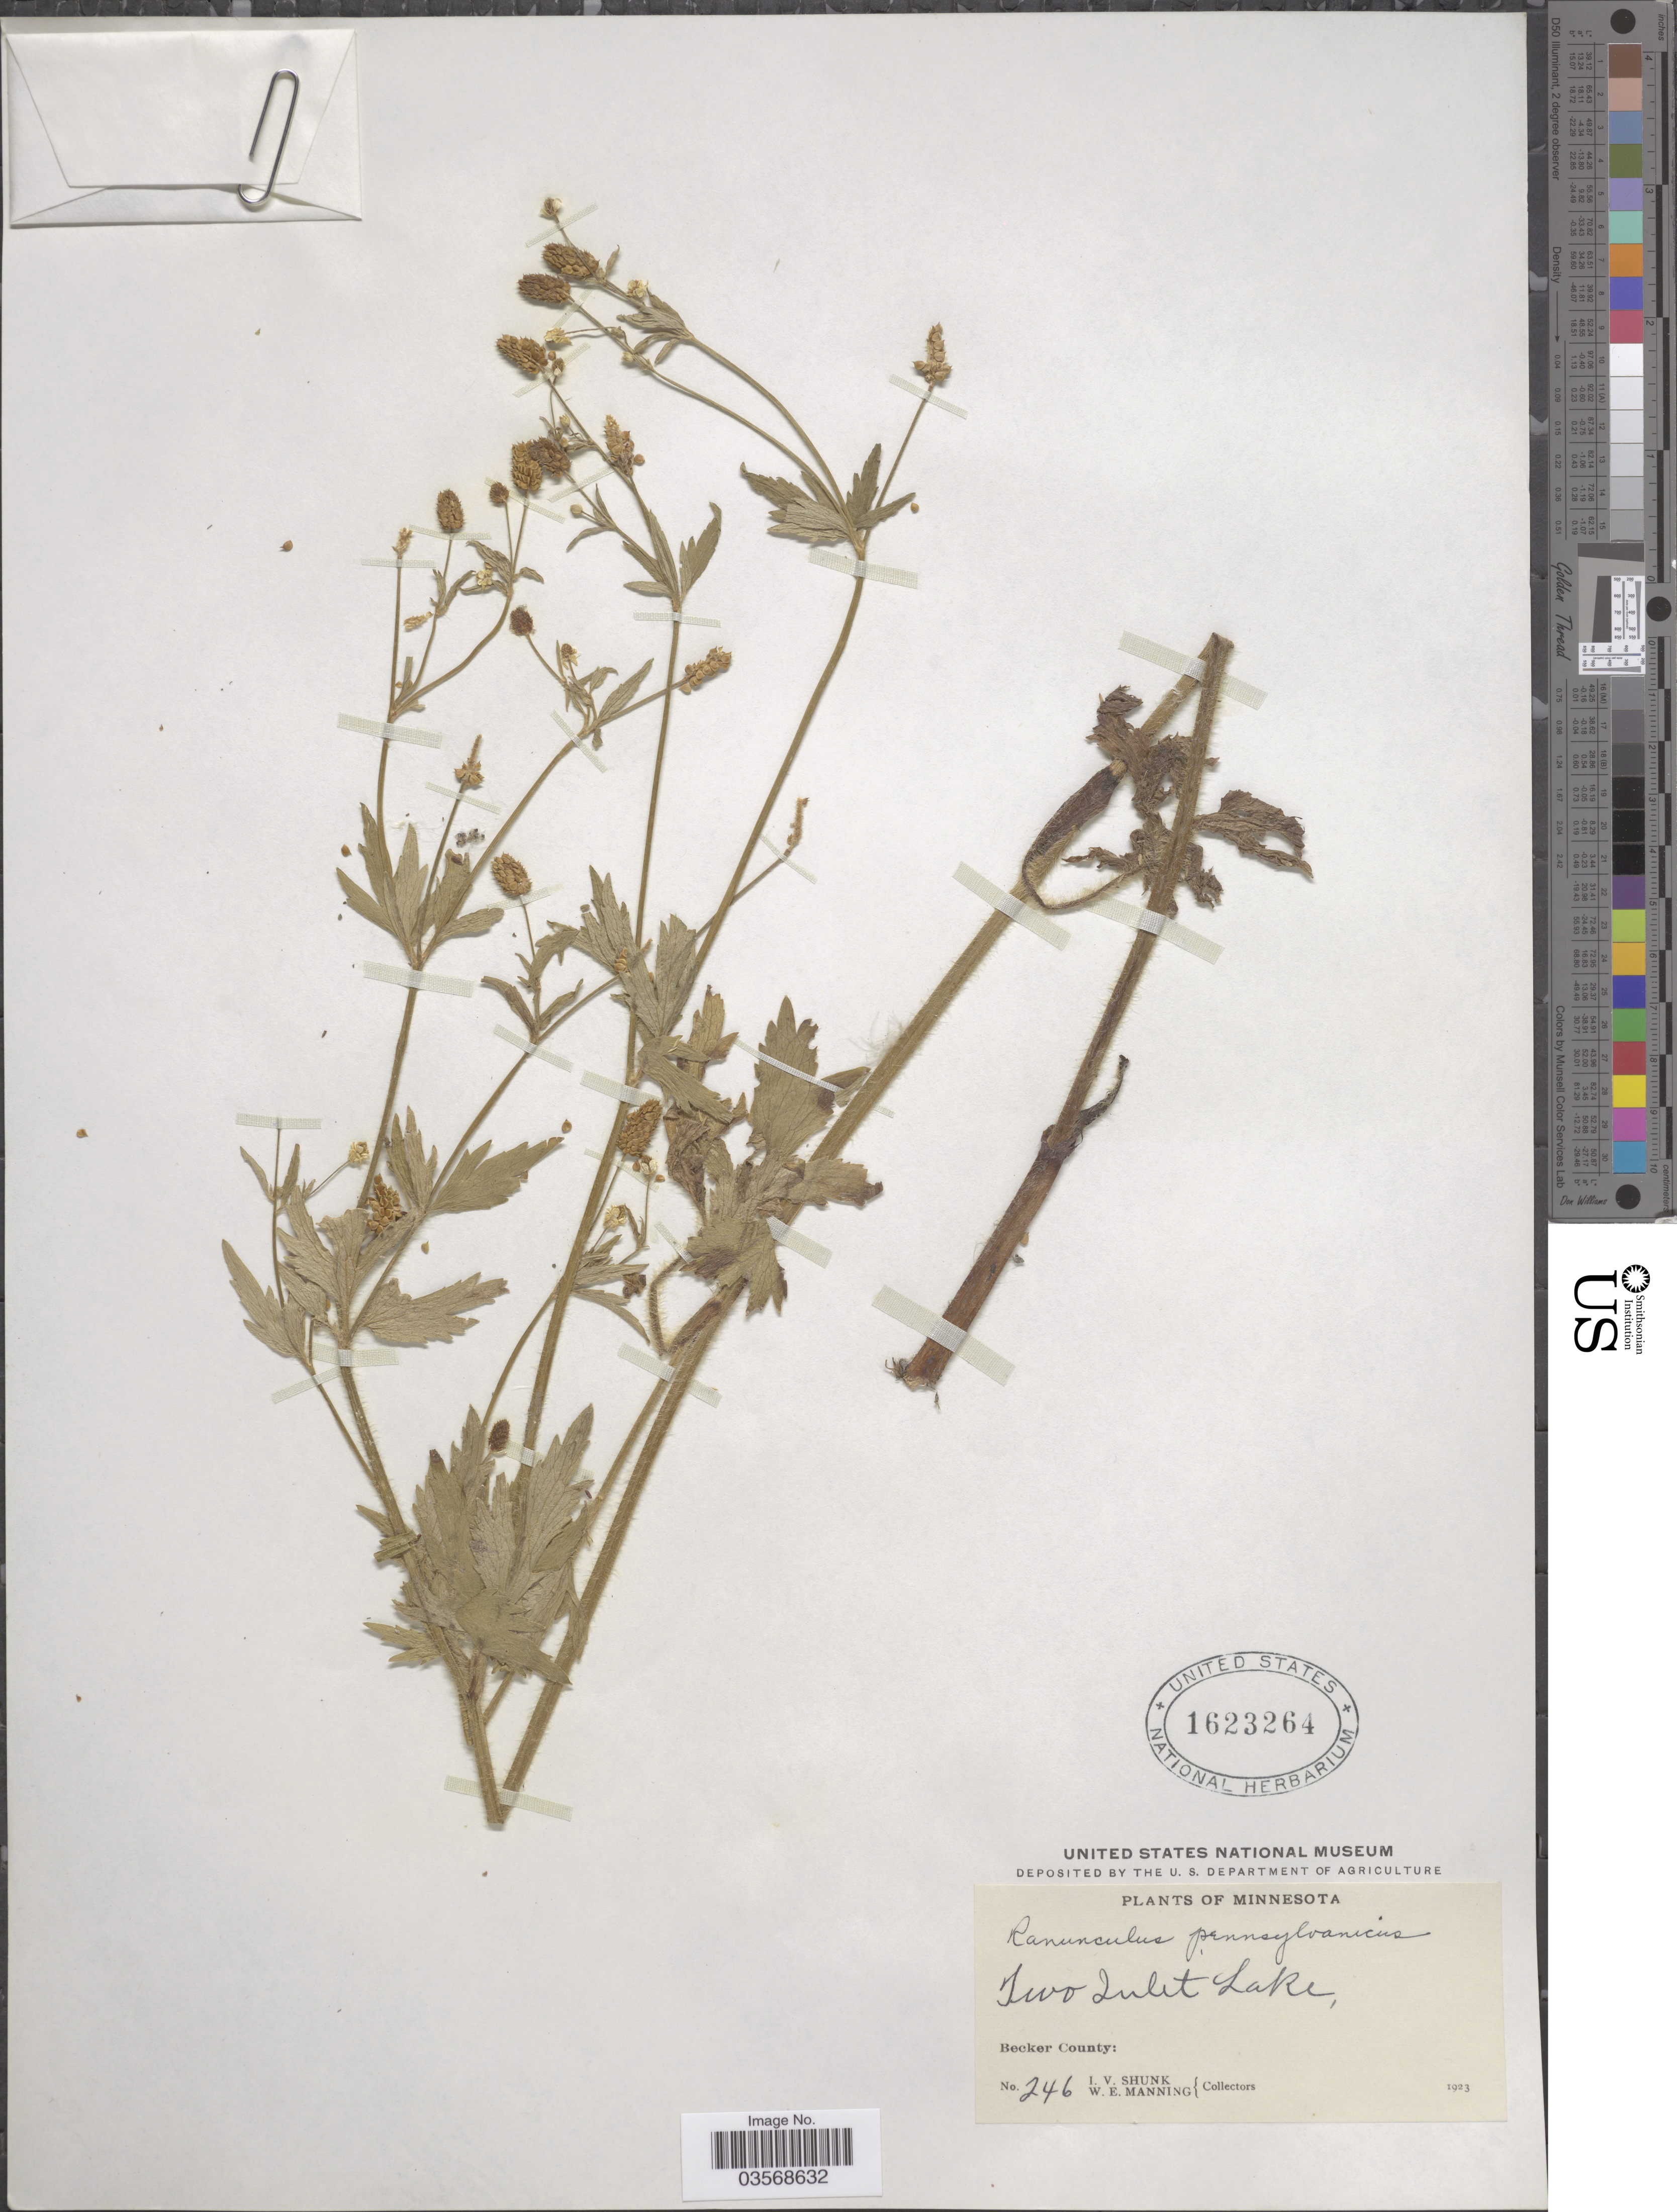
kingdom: Plantae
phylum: Tracheophyta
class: Magnoliopsida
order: Ranunculales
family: Ranunculaceae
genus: Ranunculus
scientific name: Ranunculus pensylvanicus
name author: L. f.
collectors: I. Shunk & W. Manning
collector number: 246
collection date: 1923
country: United States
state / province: Minnesota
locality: Two Inlet Lake. Becker County.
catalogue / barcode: US 1623264